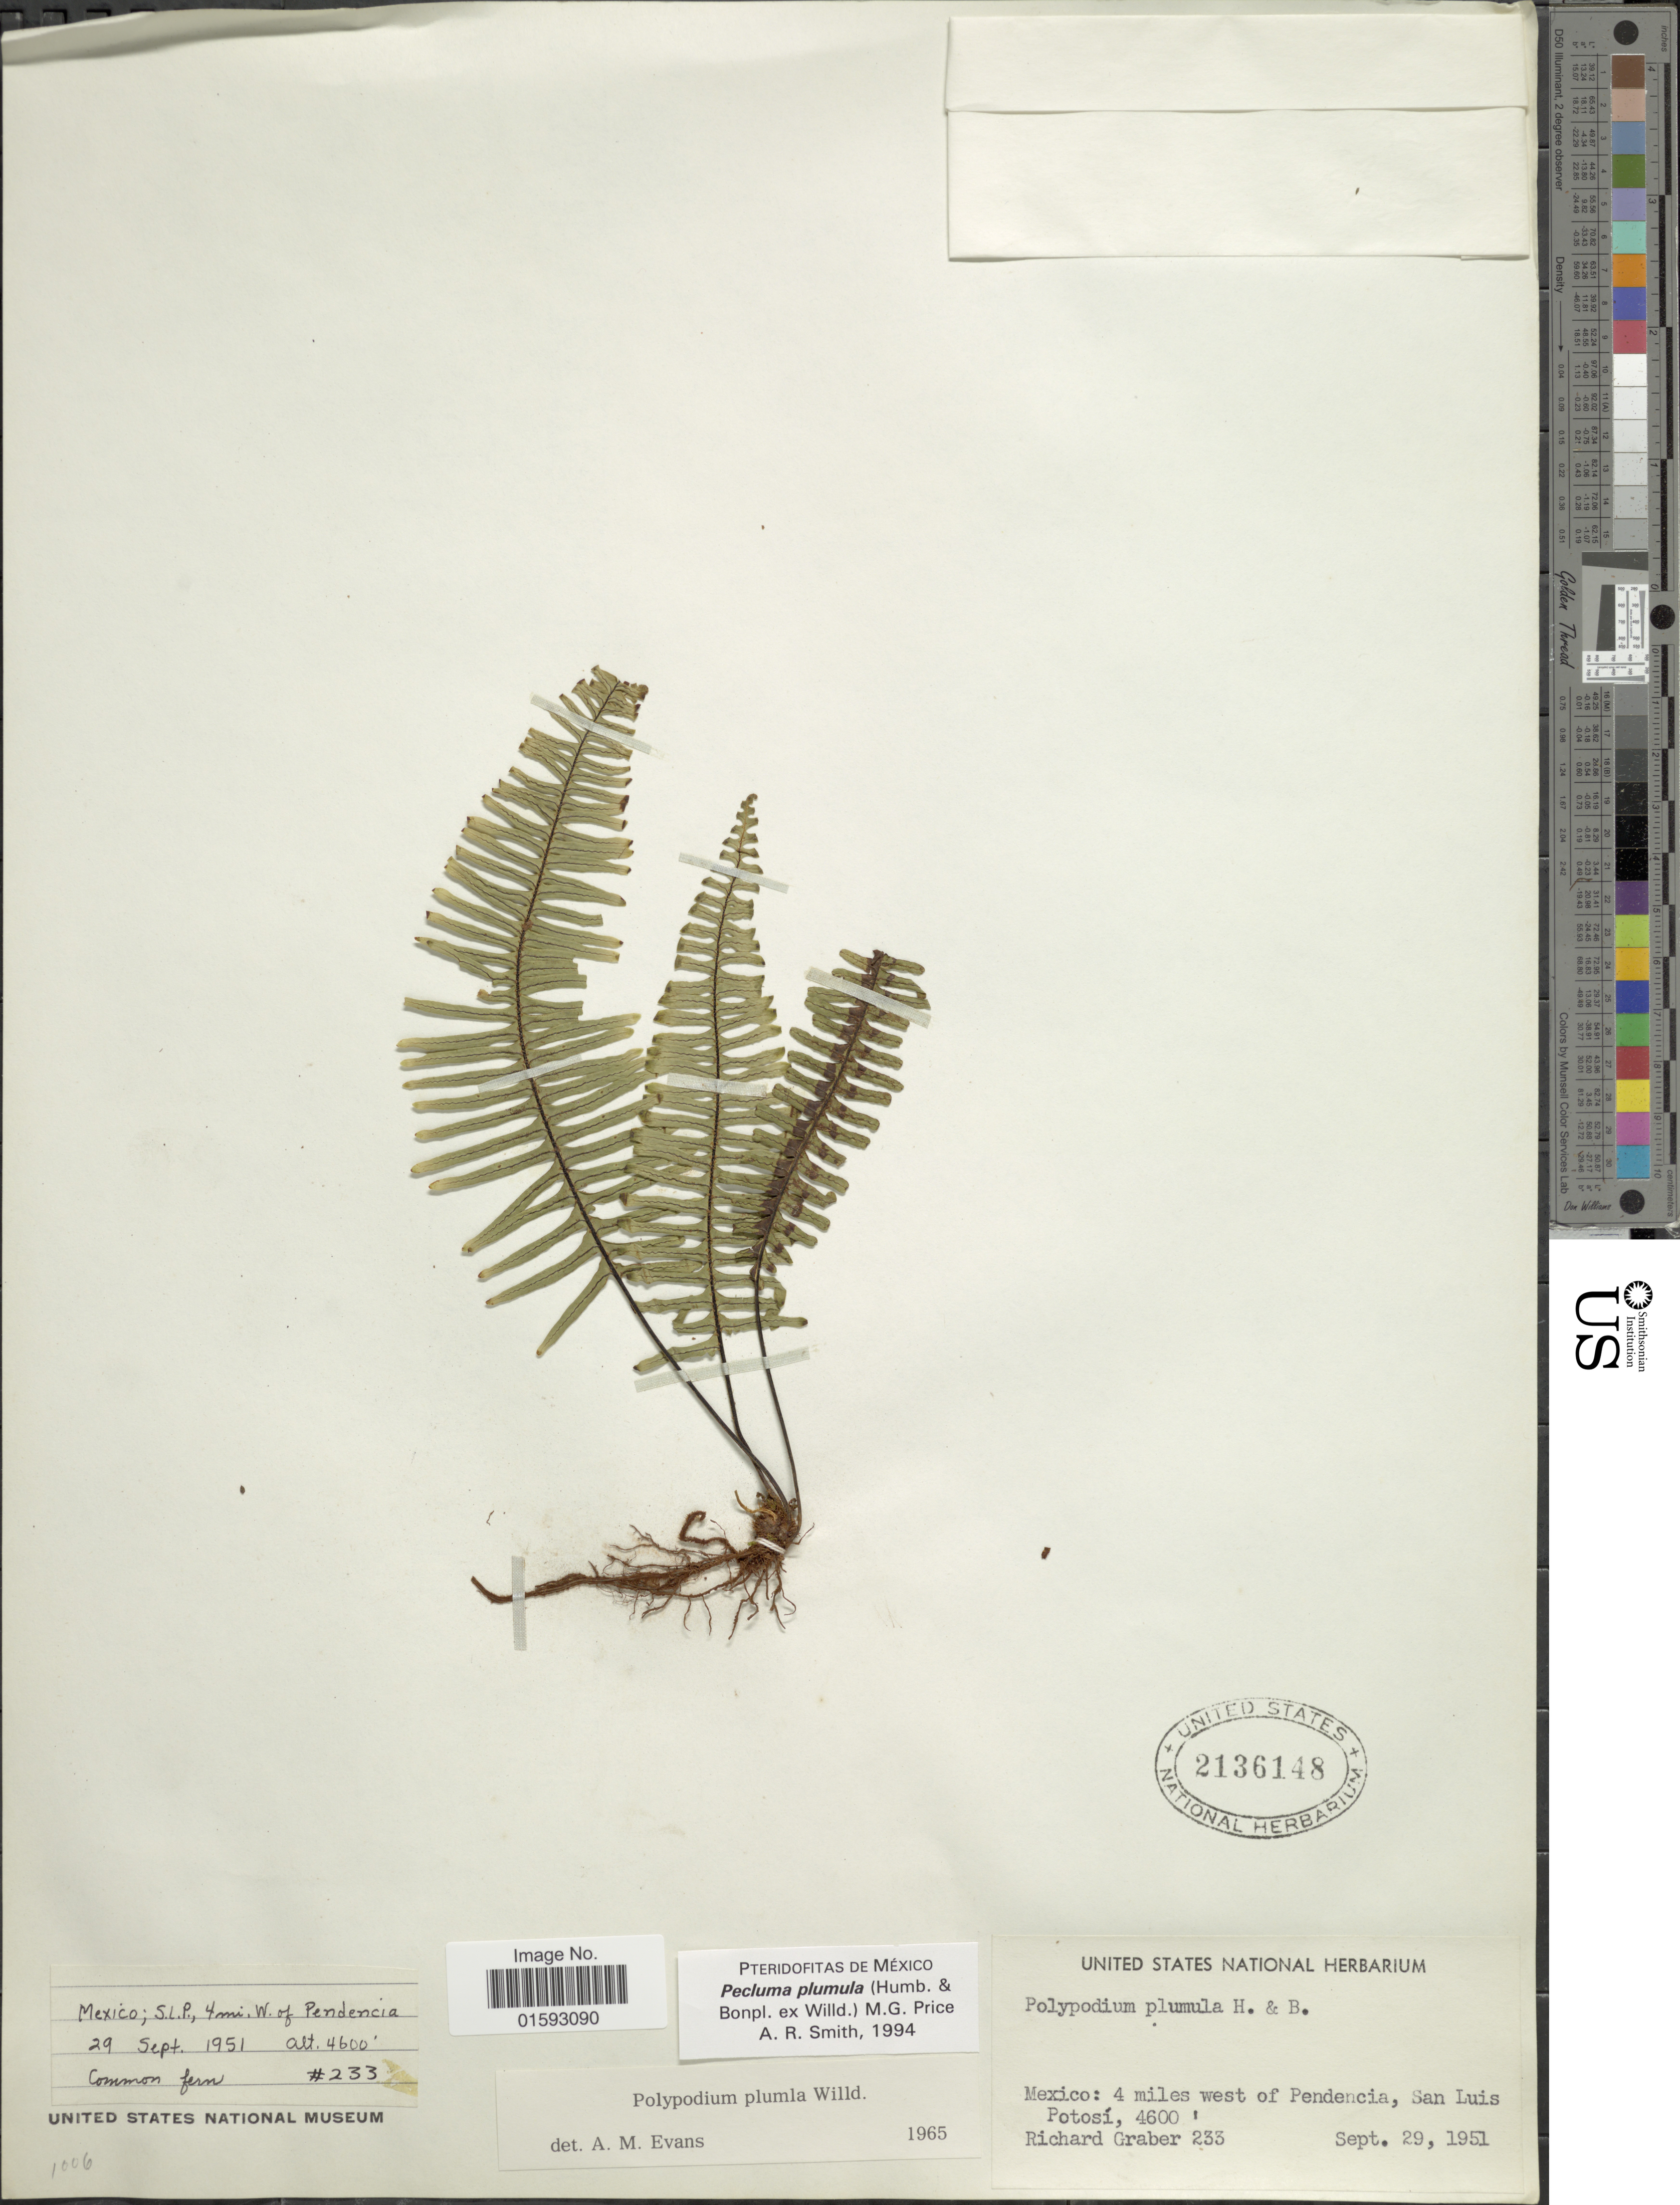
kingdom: Plantae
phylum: Tracheophyta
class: Polypodiopsida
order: Polypodiales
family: Polypodiaceae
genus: Pecluma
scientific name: Pecluma plumula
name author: (Humb. & Bonpl. ex Willd.) M.G. Price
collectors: R. Graber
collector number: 233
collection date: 1951-09-29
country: Mexico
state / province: San Luis Potosí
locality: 4 miles west of Pendencia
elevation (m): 1402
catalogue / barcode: US 2136148